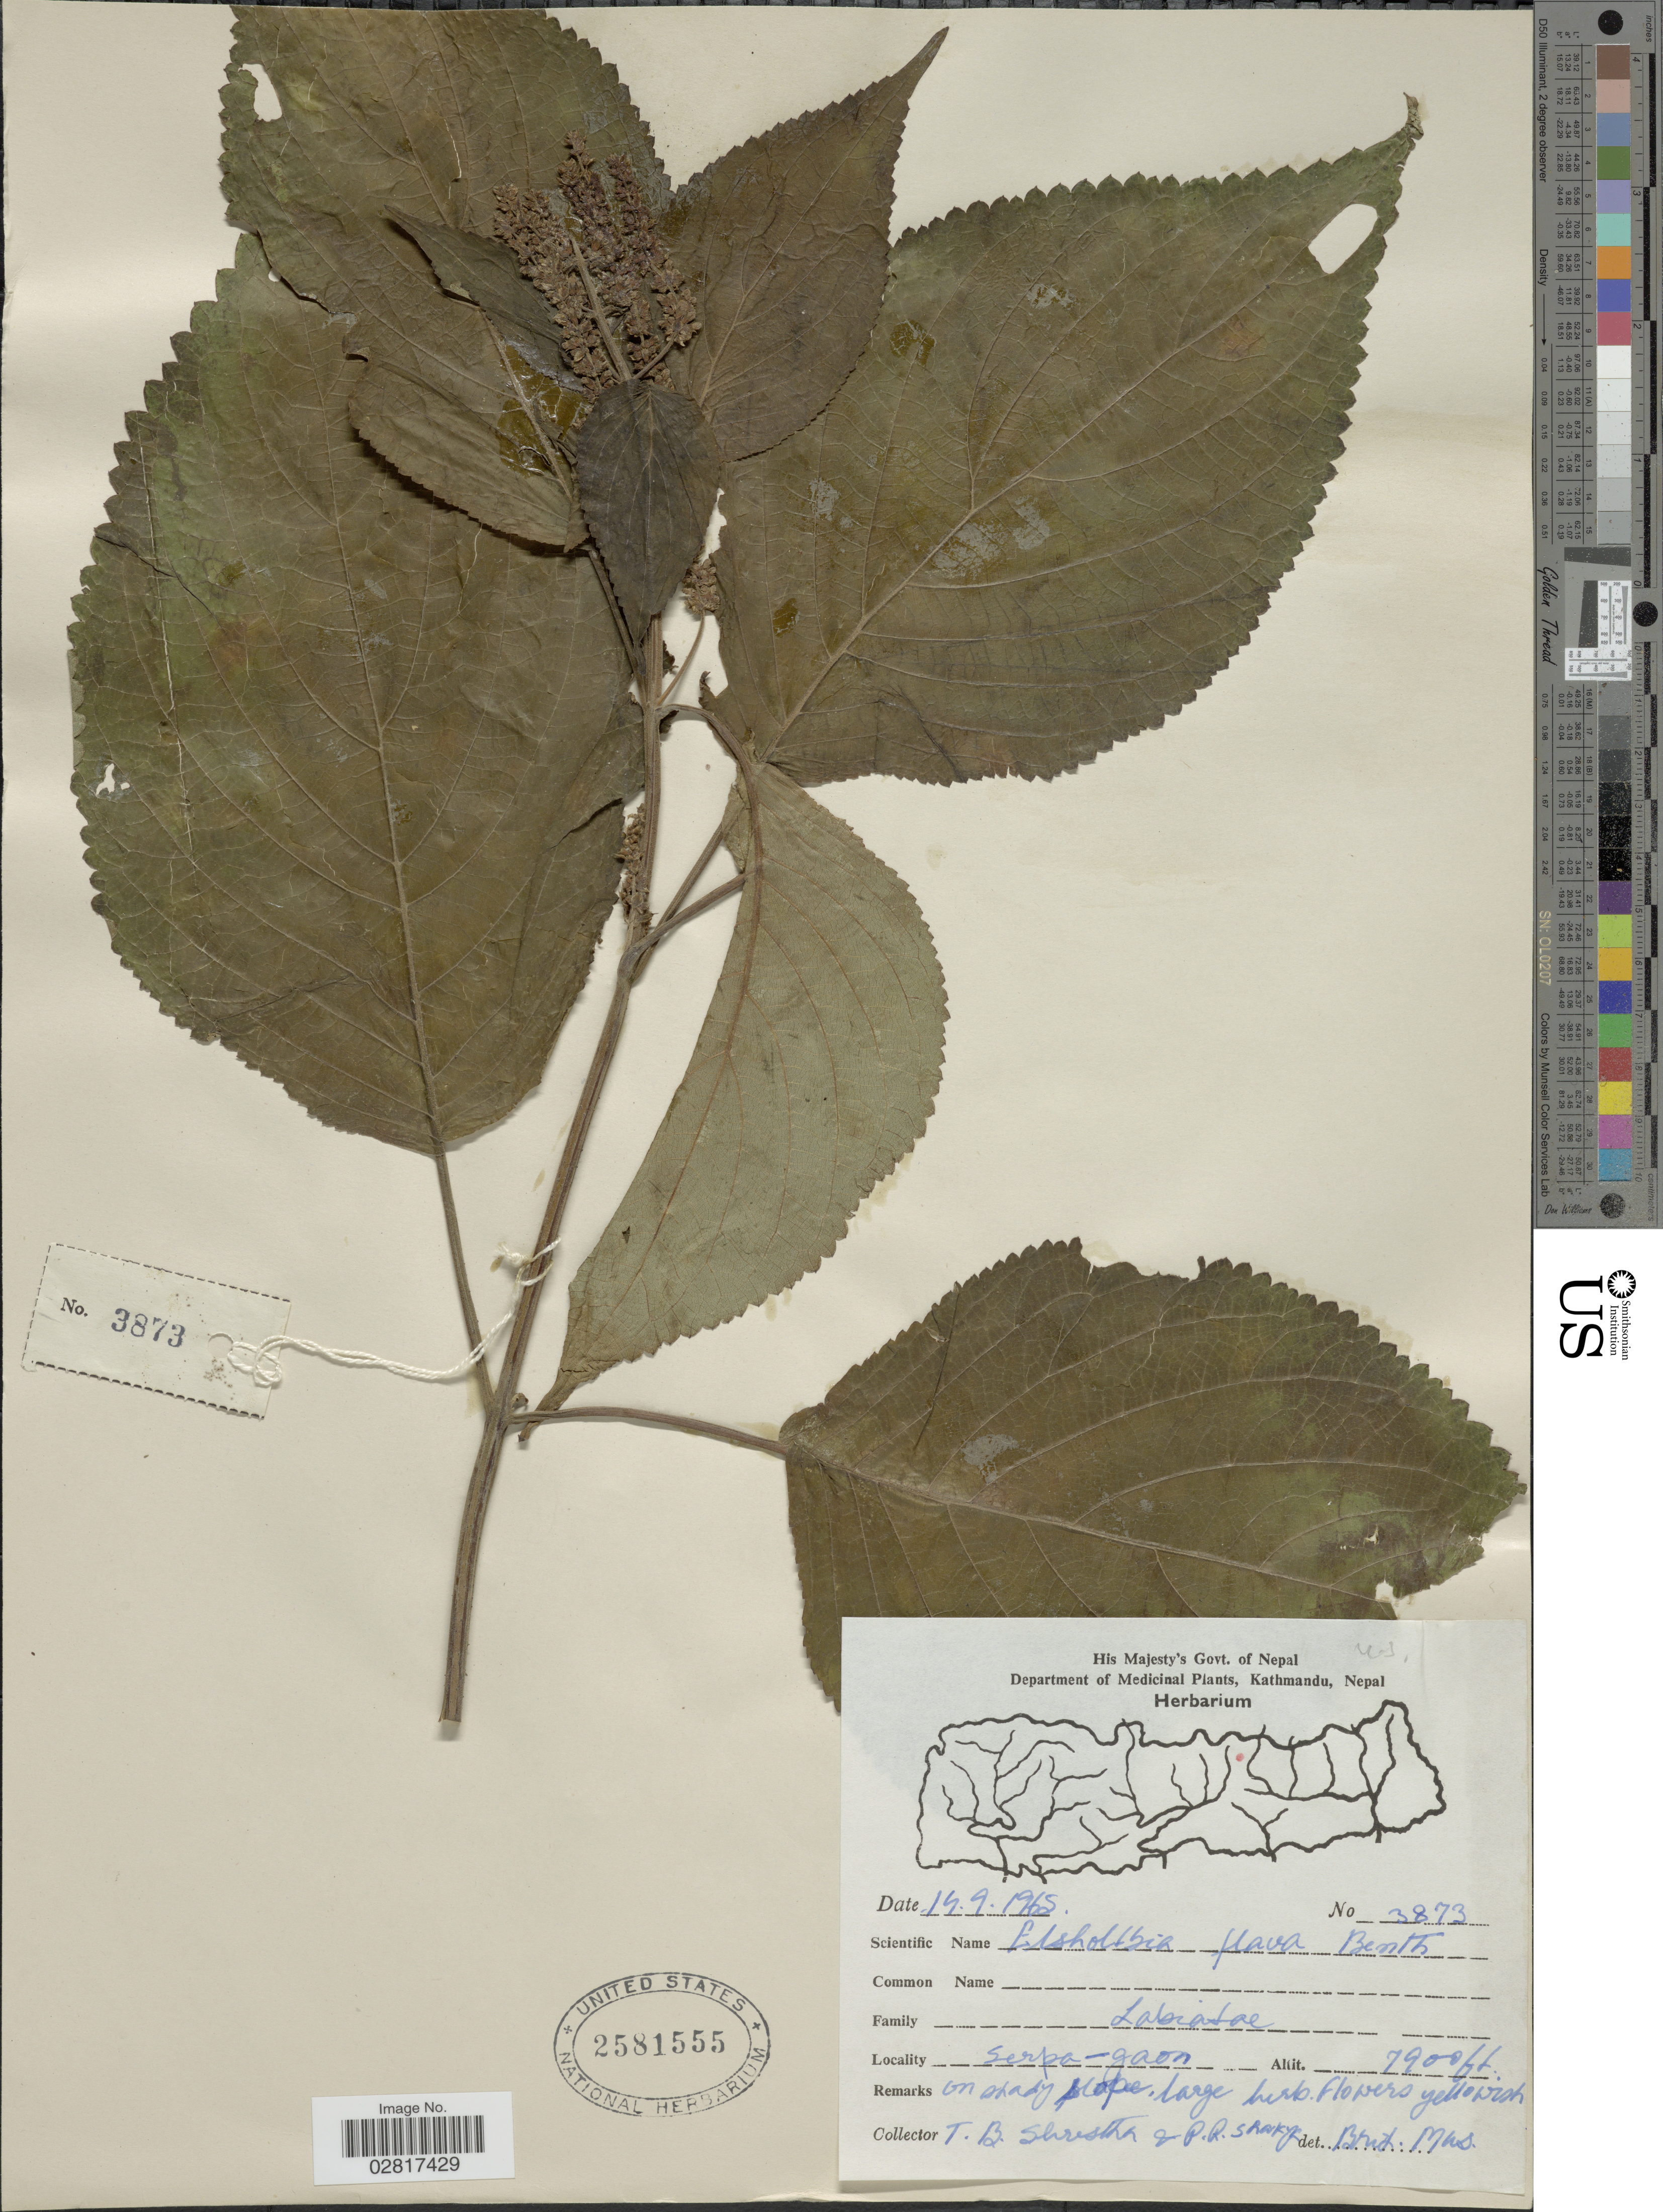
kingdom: Plantae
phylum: Tracheophyta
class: Magnoliopsida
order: Lamiales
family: Lamiaceae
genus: Elsholtzia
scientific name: Elsholtzia flava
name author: (Benth.) Benth.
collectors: T. B. Shrestha & P. Shakya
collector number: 3873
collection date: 1965-09-14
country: Nepal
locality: Serpa-gaon.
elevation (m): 2408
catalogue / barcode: US 2581555